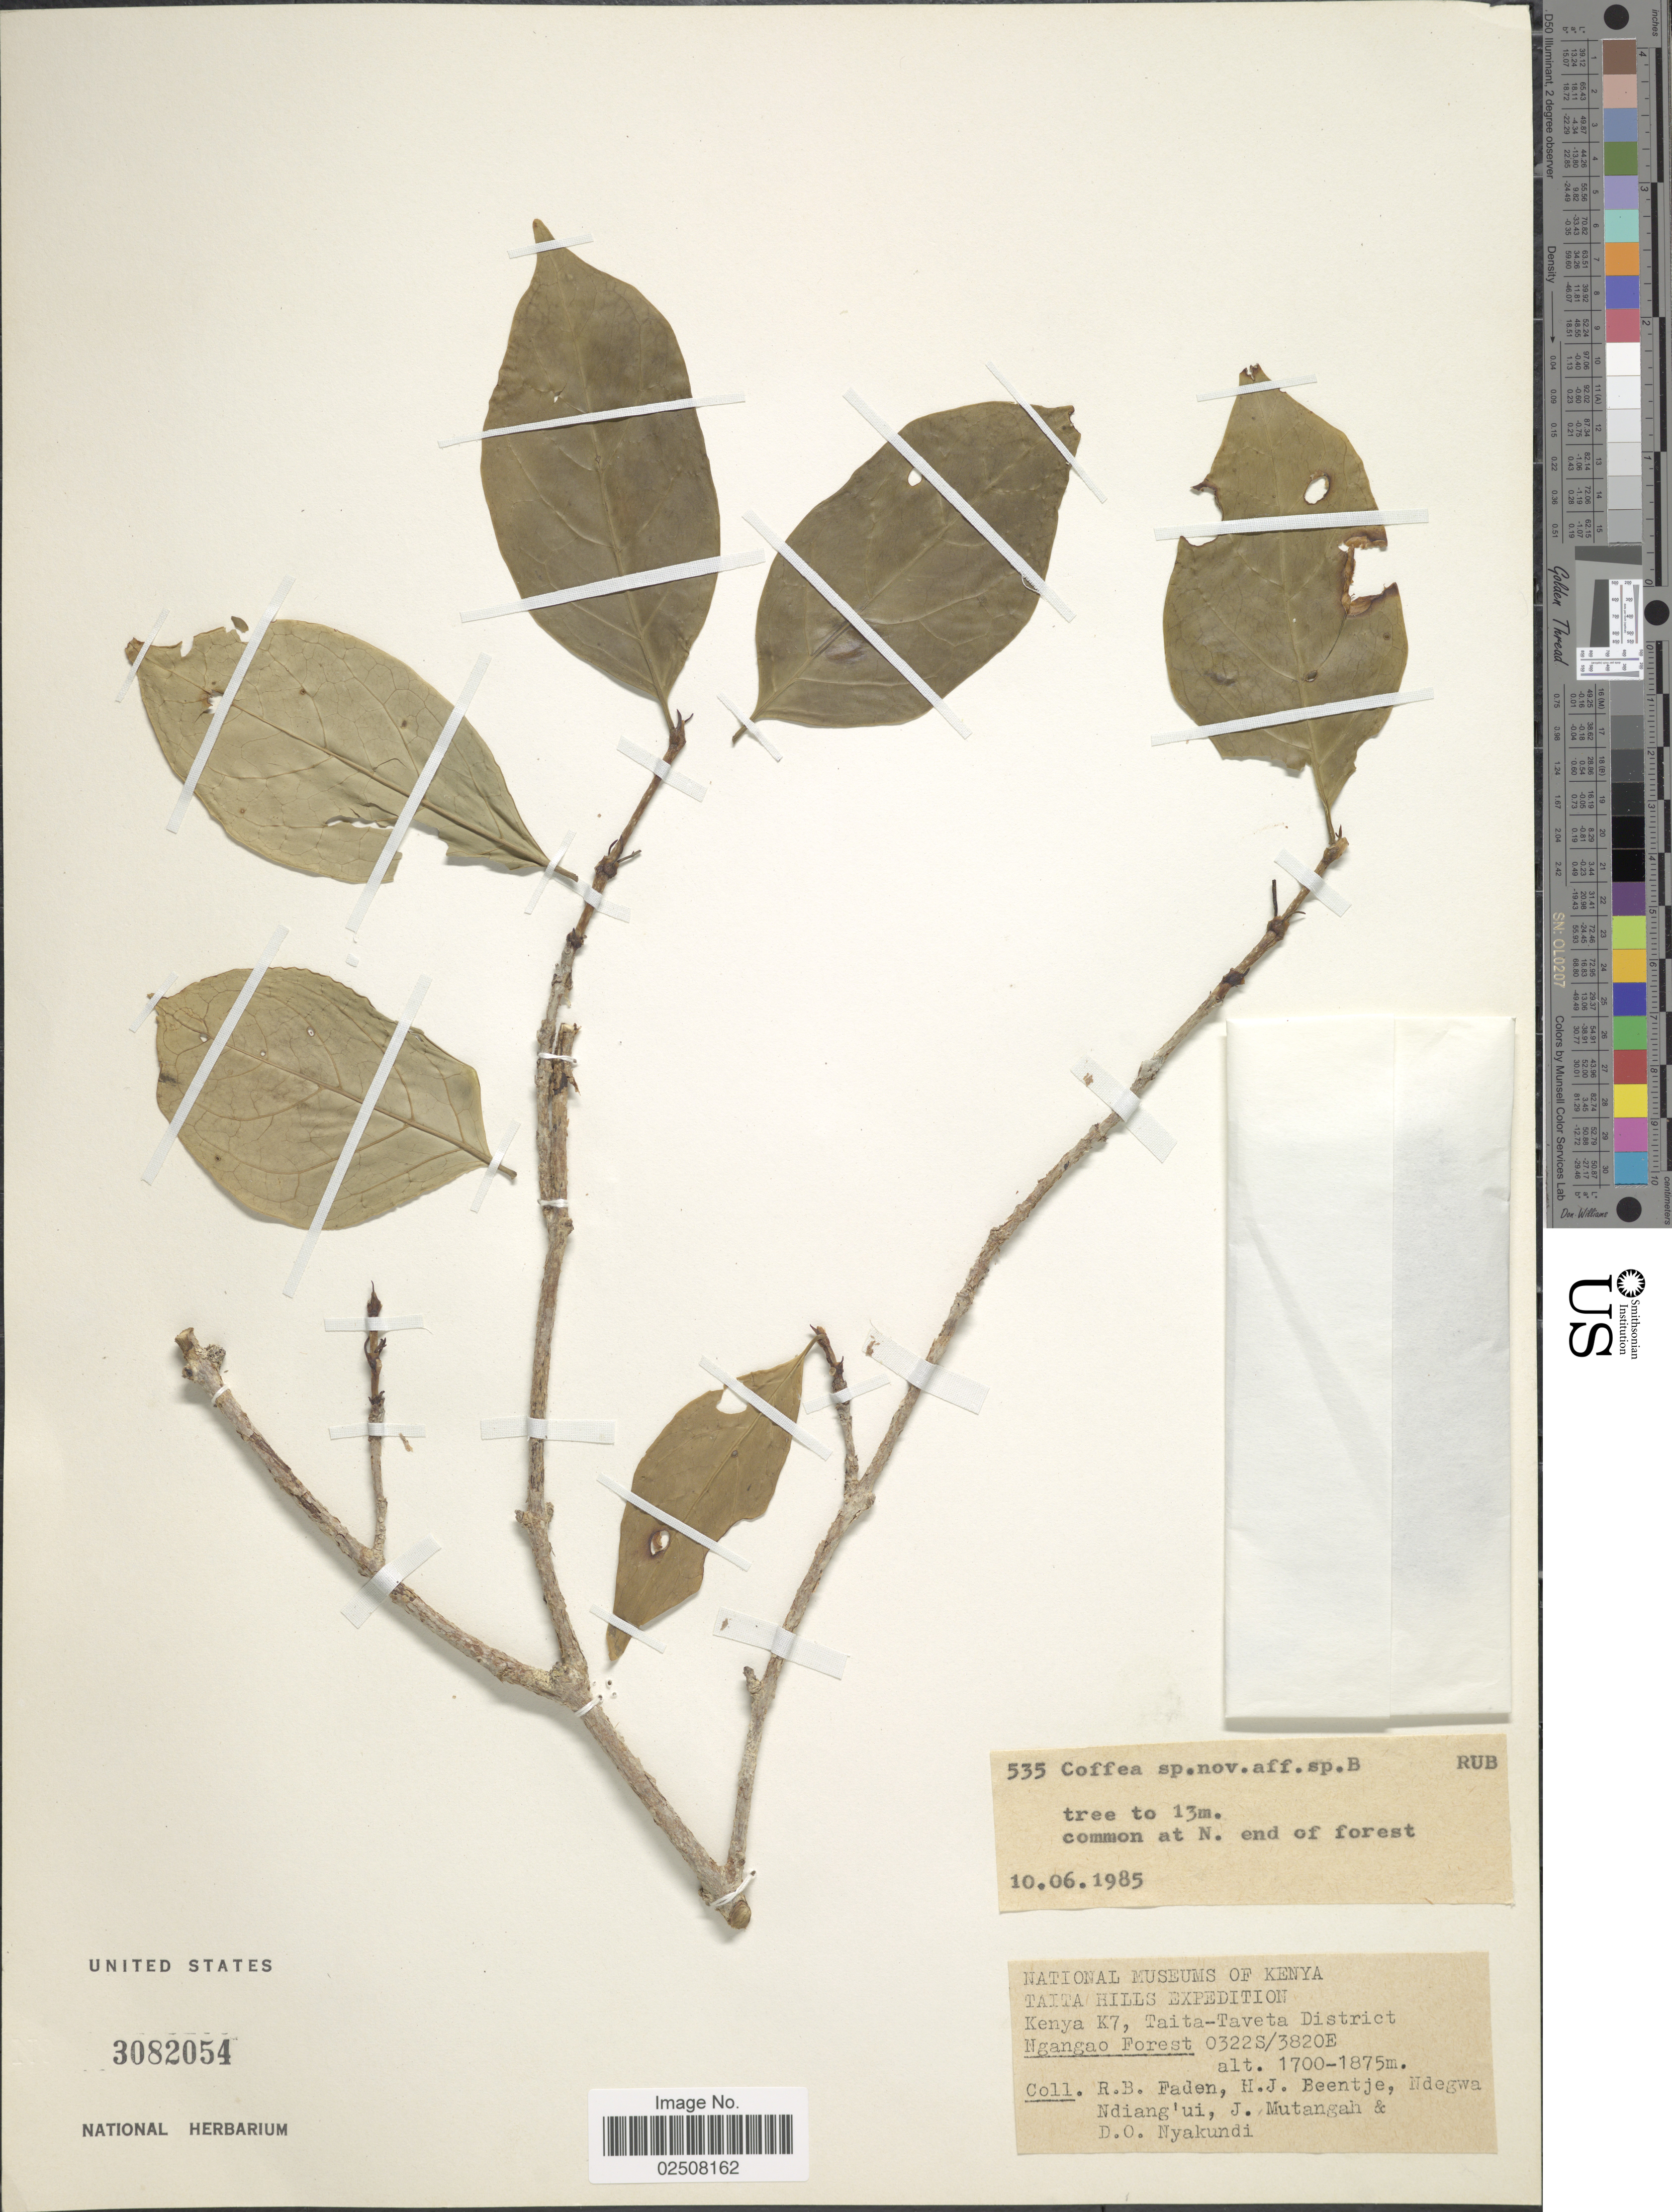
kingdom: Plantae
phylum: Tracheophyta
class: Magnoliopsida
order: Gentianales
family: Rubiaceae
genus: Coffea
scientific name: Coffea sp.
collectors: R. B. Faden, H. J. Beentje, Ndegwa Ndiang'ui, J. Mutangah & D. Nyakundi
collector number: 535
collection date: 1985-06-10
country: Kenya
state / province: Taita Taveta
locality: Taita Hills, Kenya K7, Taita-Taveta District, Ngangao Forest, Common at N end of forest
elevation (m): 1700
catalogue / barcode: US 3082054